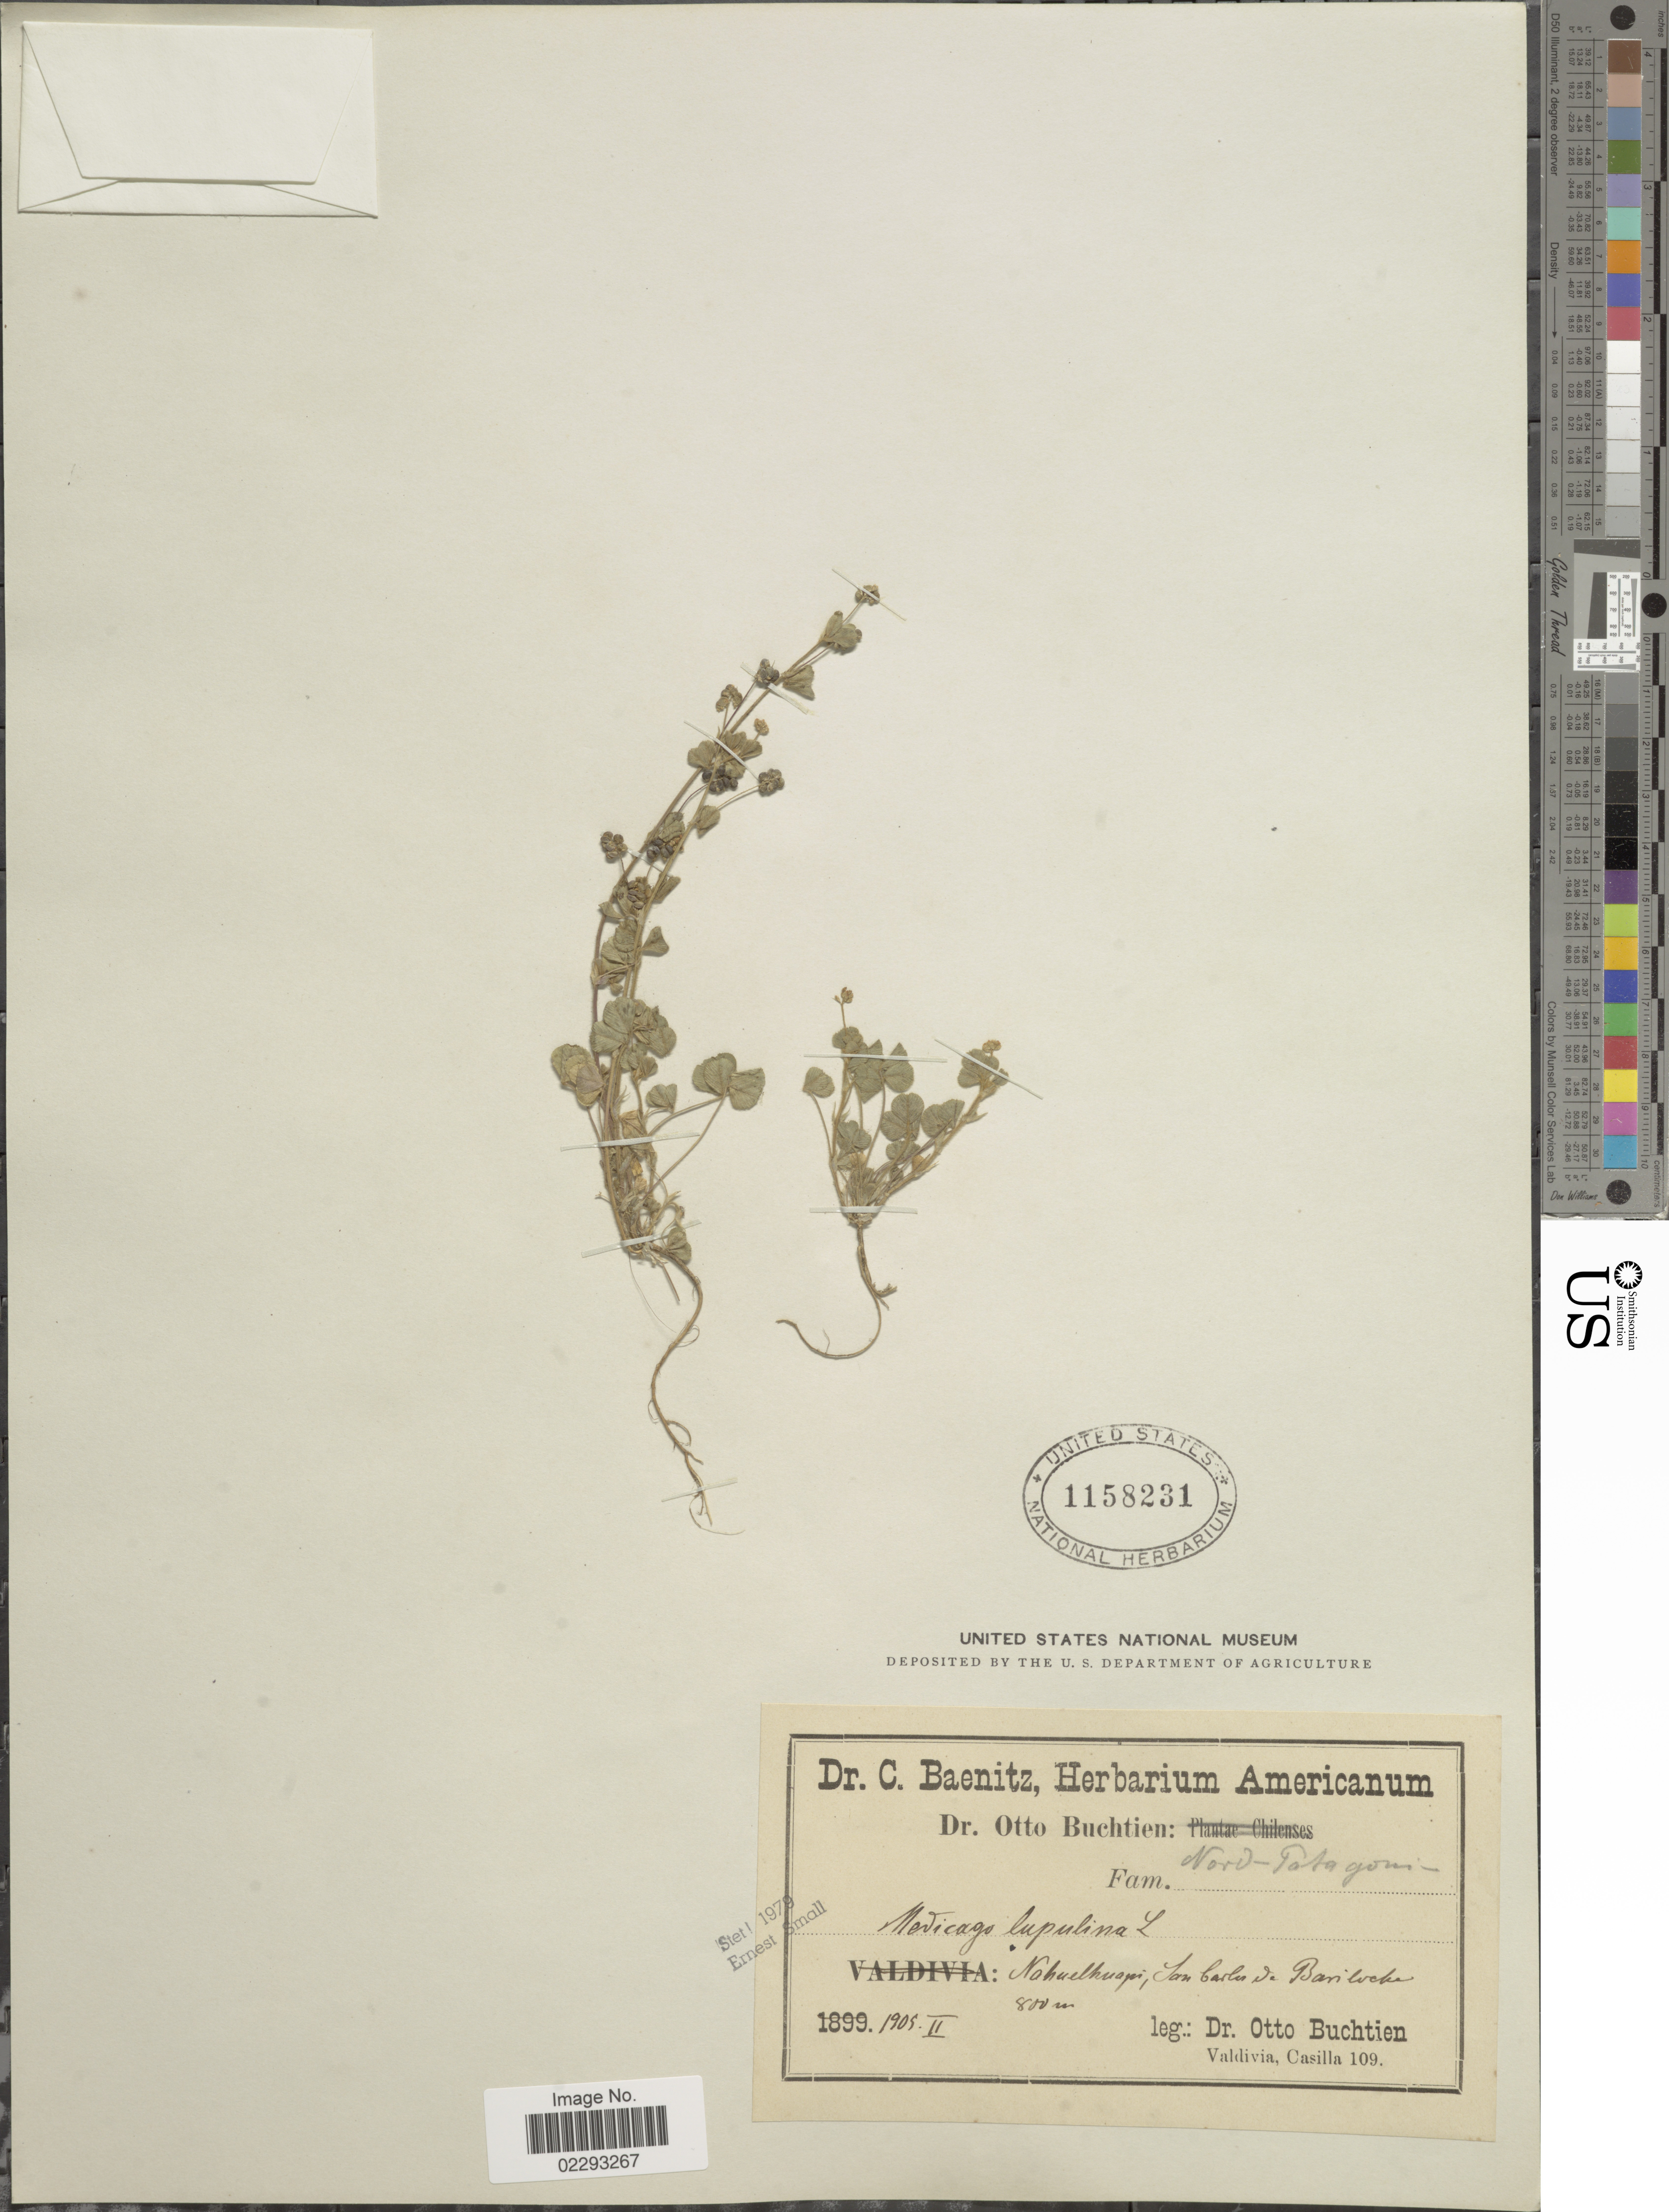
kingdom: Plantae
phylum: Tracheophyta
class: Magnoliopsida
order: Fabales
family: Fabaceae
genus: Medicago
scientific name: Medicago lupulina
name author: L.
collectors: O. Buchtien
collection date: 1909-02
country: Argentina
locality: Nahuelhuapi, San Carlos de Bariloche.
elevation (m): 800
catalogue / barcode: US 1158231